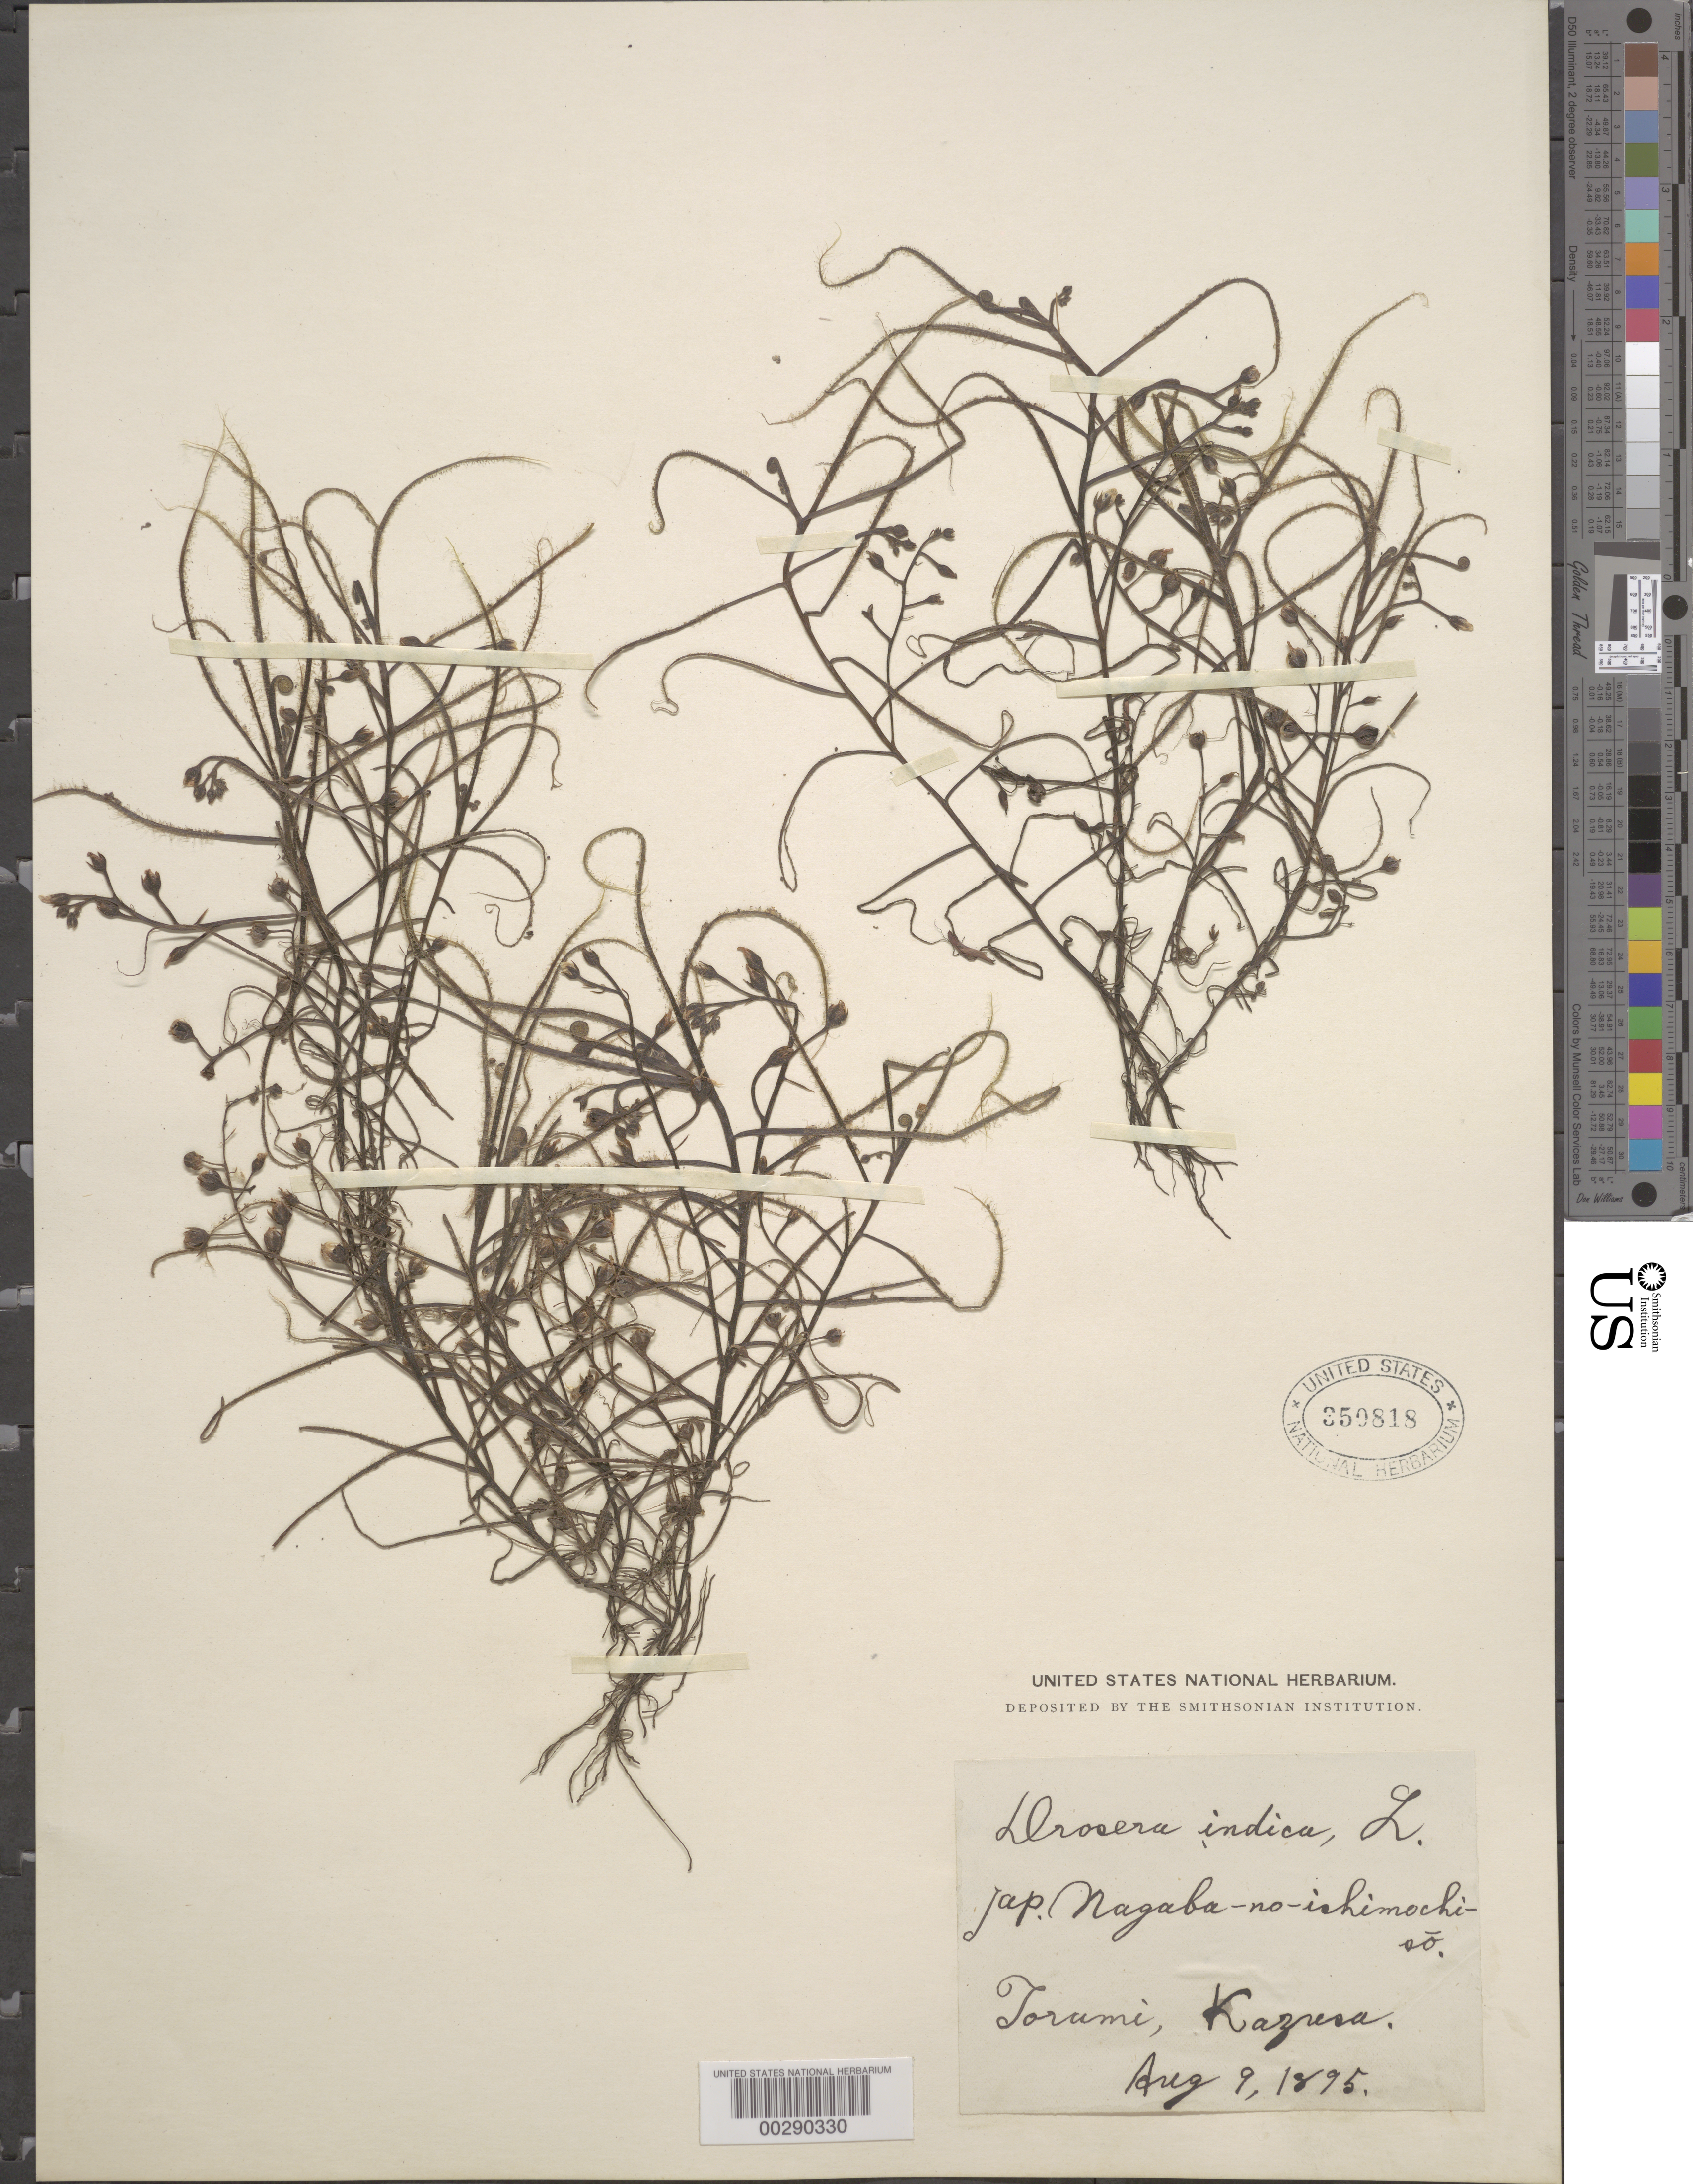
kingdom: Plantae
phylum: Tracheophyta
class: Magnoliopsida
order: Caryophyllales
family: Droseraceae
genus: Drosera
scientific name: Drosera indica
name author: L.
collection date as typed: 09 Aug 1895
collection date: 1895-08-09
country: Japan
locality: Torumi, kazresa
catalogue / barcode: US 350818